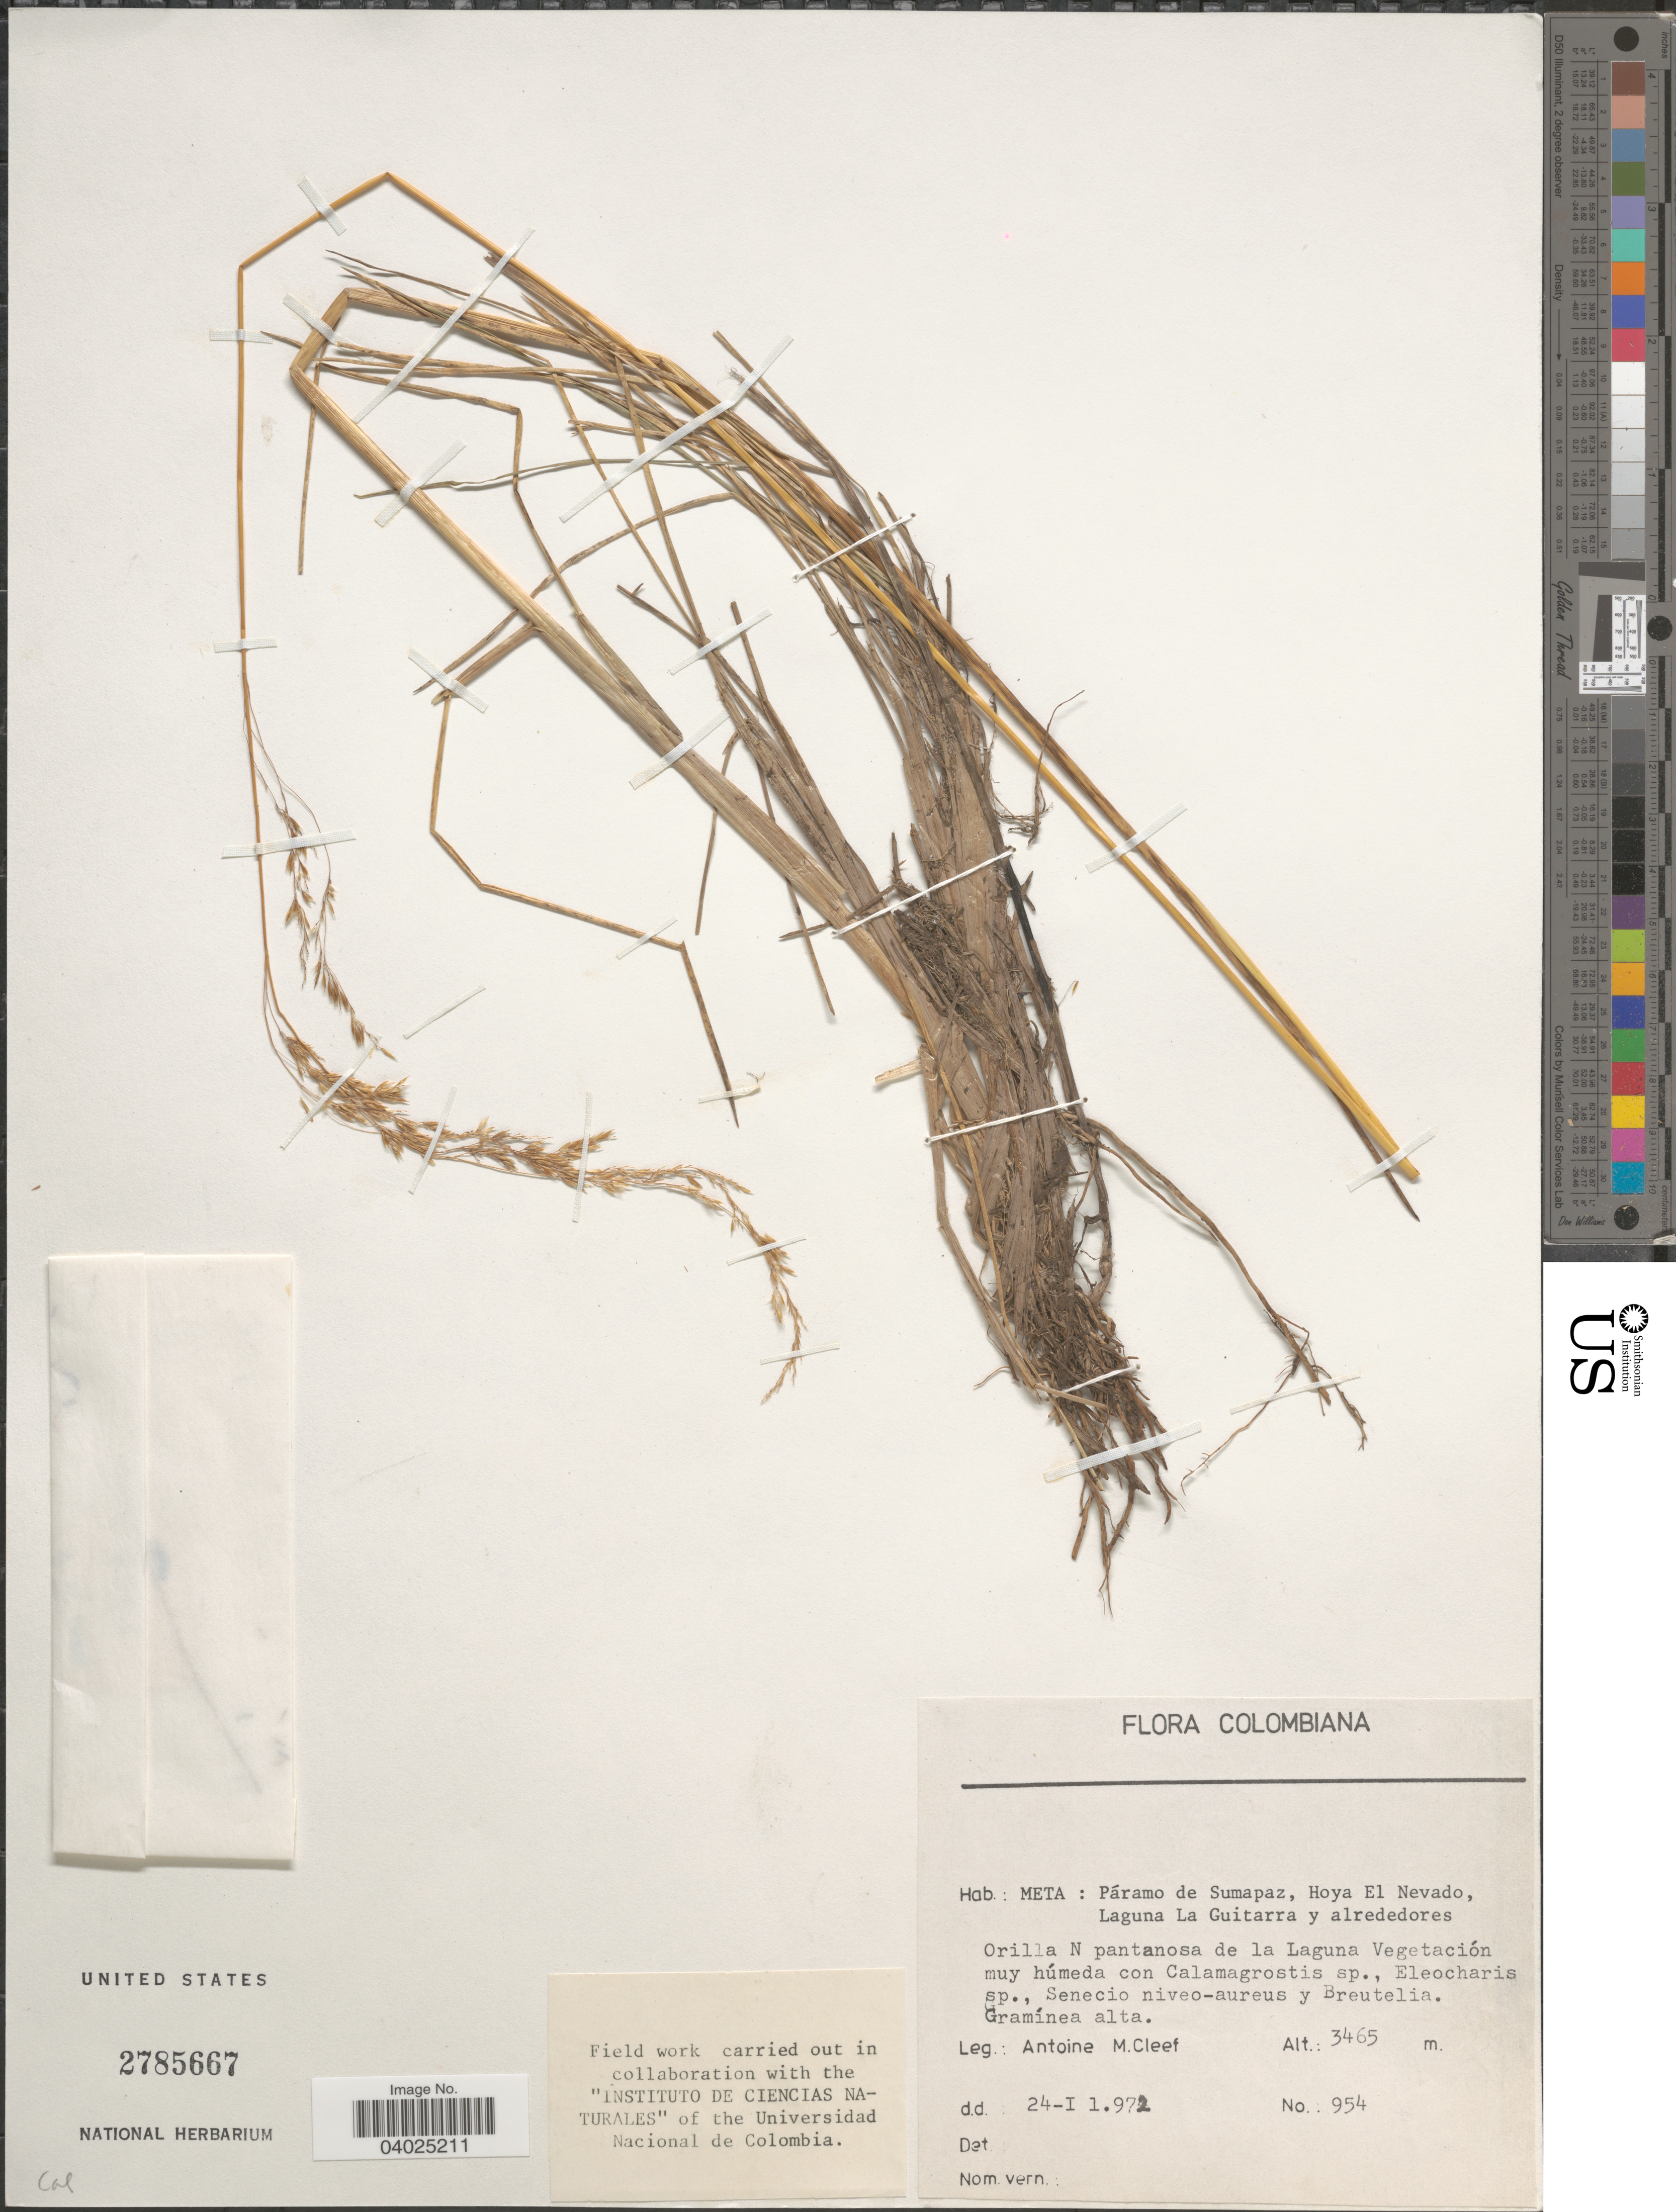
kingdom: Plantae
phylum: Tracheophyta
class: Liliopsida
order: Poales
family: Poaceae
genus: Agrostis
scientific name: Agrostis sp.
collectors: A. M. Cleef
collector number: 954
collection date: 1972-01-24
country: Colombia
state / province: Meta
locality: Páramo de Sumapaz, Hoya El Nevado, Laguna La Guitarra y alrededores. Orilla N pantanosa de la laguna.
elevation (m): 3465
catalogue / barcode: US 2785667